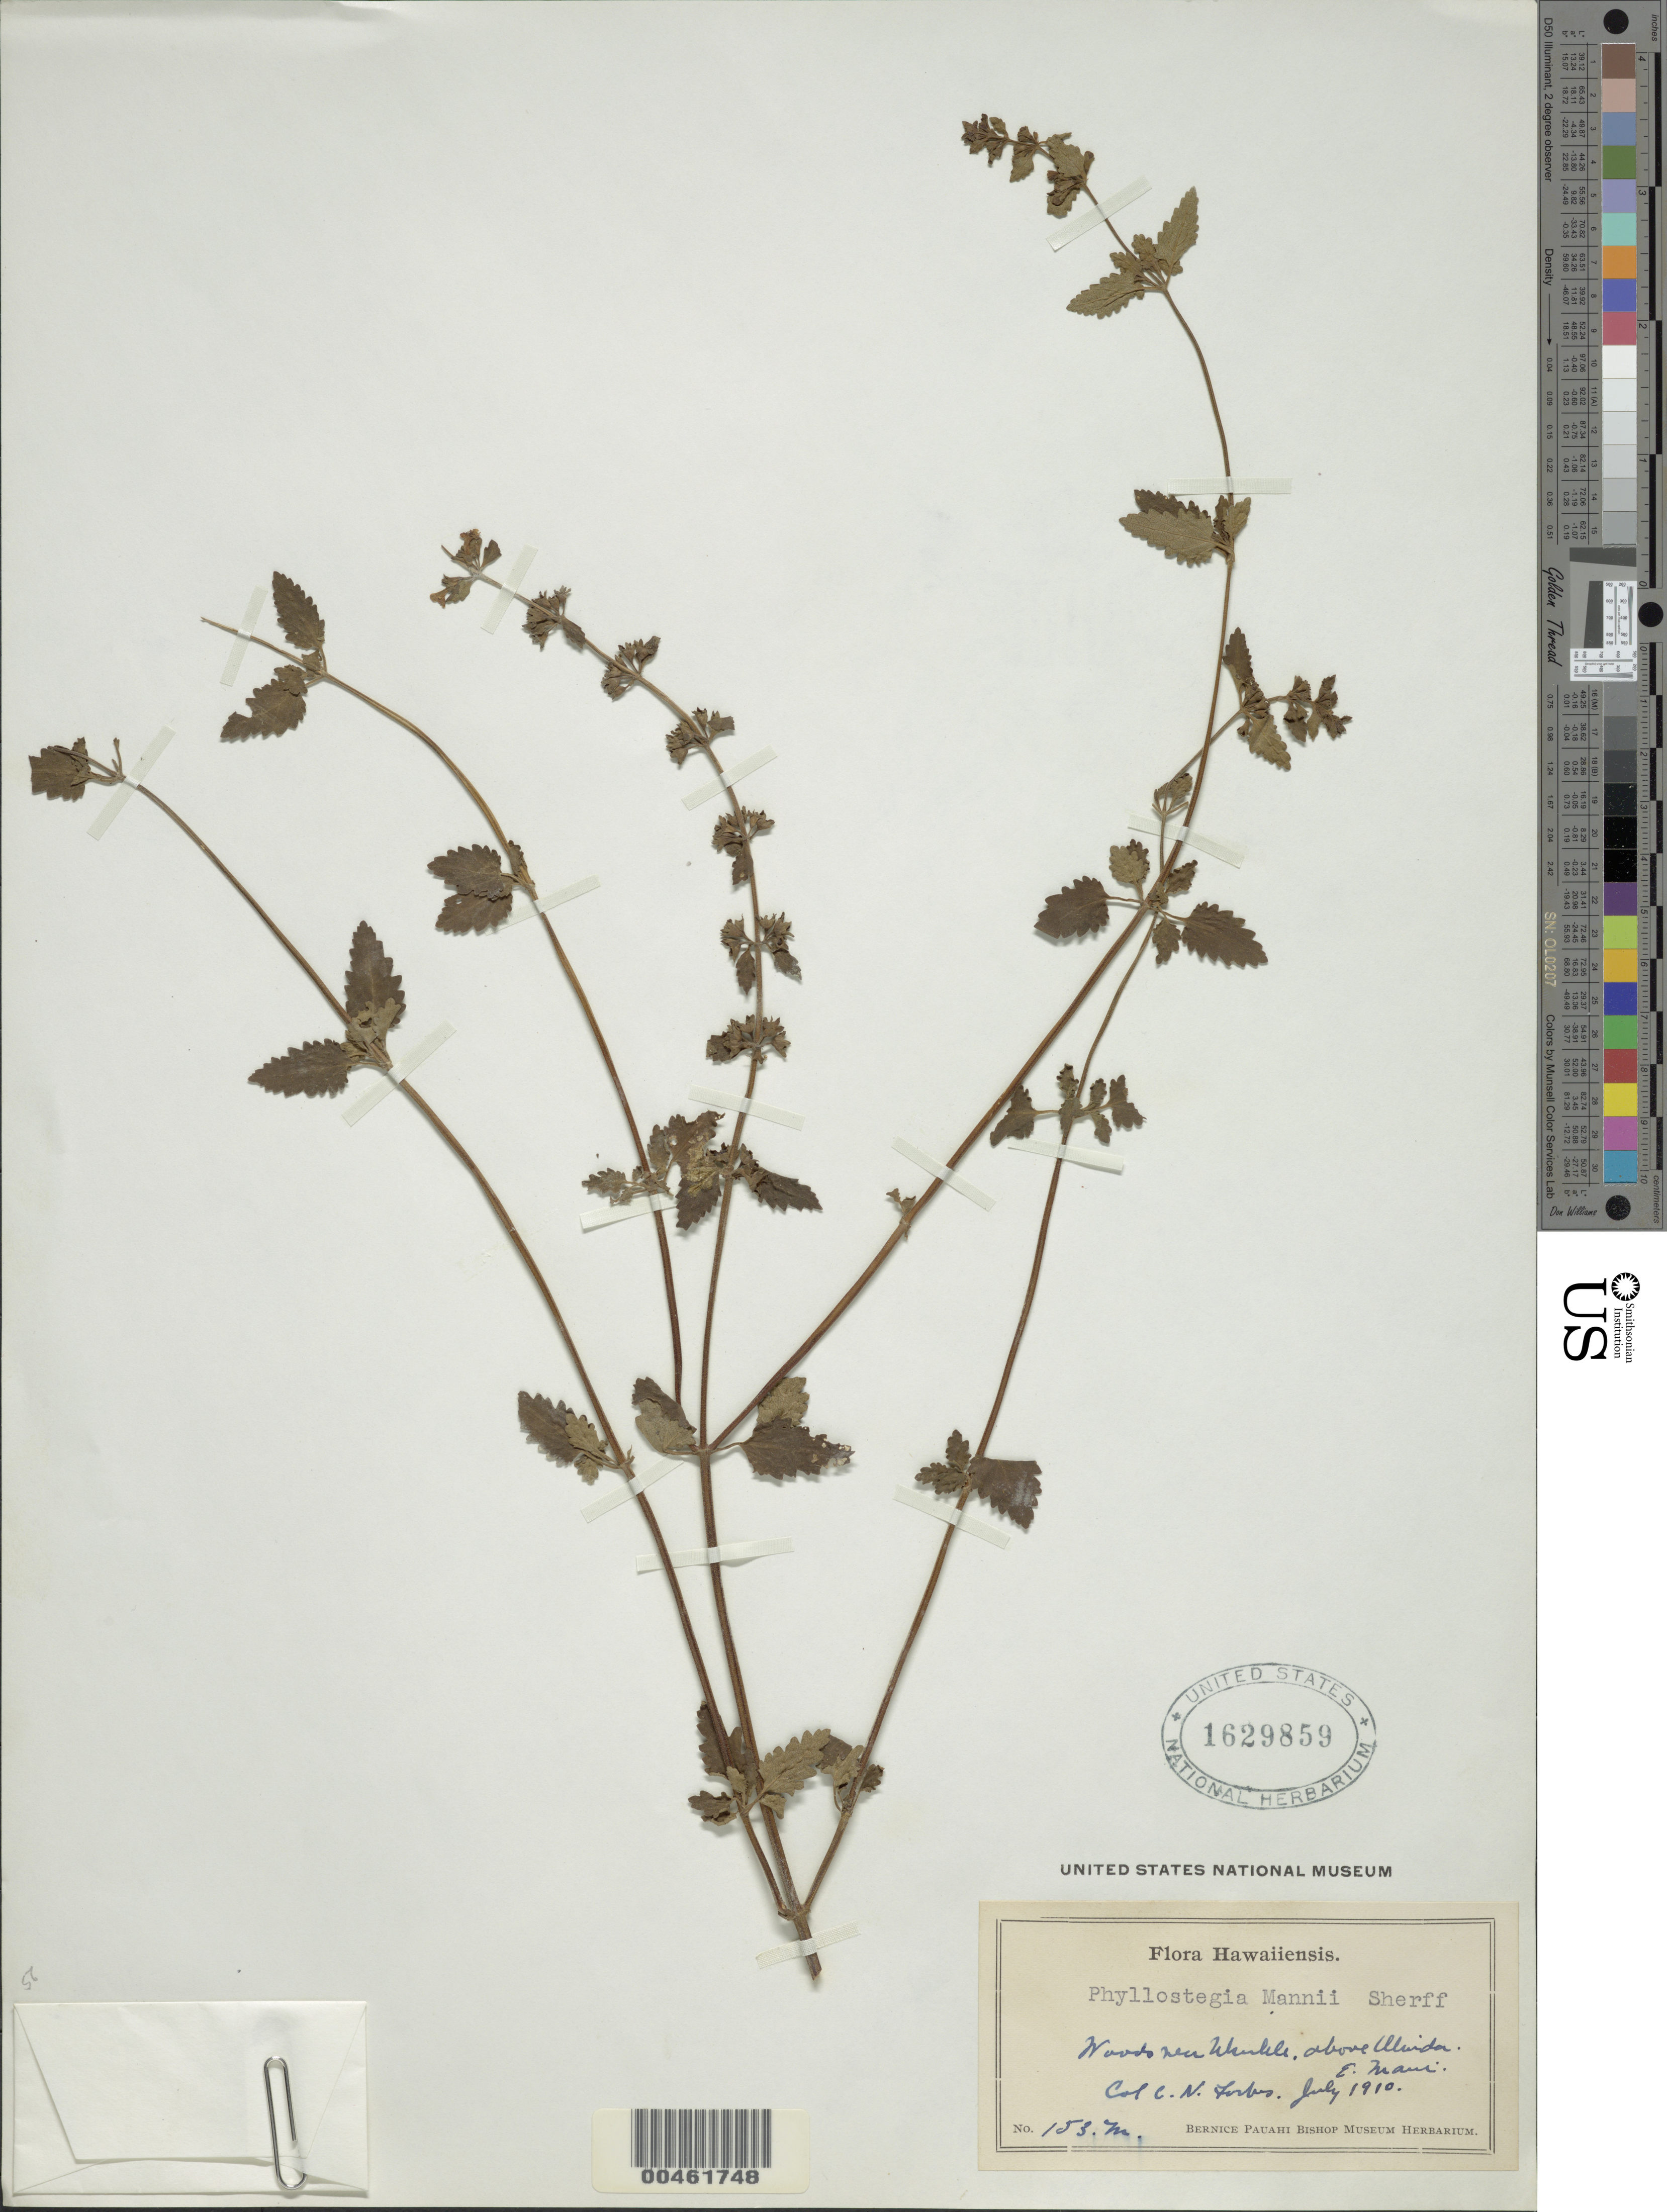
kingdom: Plantae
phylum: Tracheophyta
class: Magnoliopsida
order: Lamiales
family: Lamiaceae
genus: Phyllostegia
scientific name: Phyllostegia mannii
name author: Sherff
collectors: C. N. Forbes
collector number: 153.M.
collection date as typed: Jul 1910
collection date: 1910-07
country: United States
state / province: Hawaii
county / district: Maui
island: Maui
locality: Woods near Ukulele, above Olinda, E Maui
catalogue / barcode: US 1629859